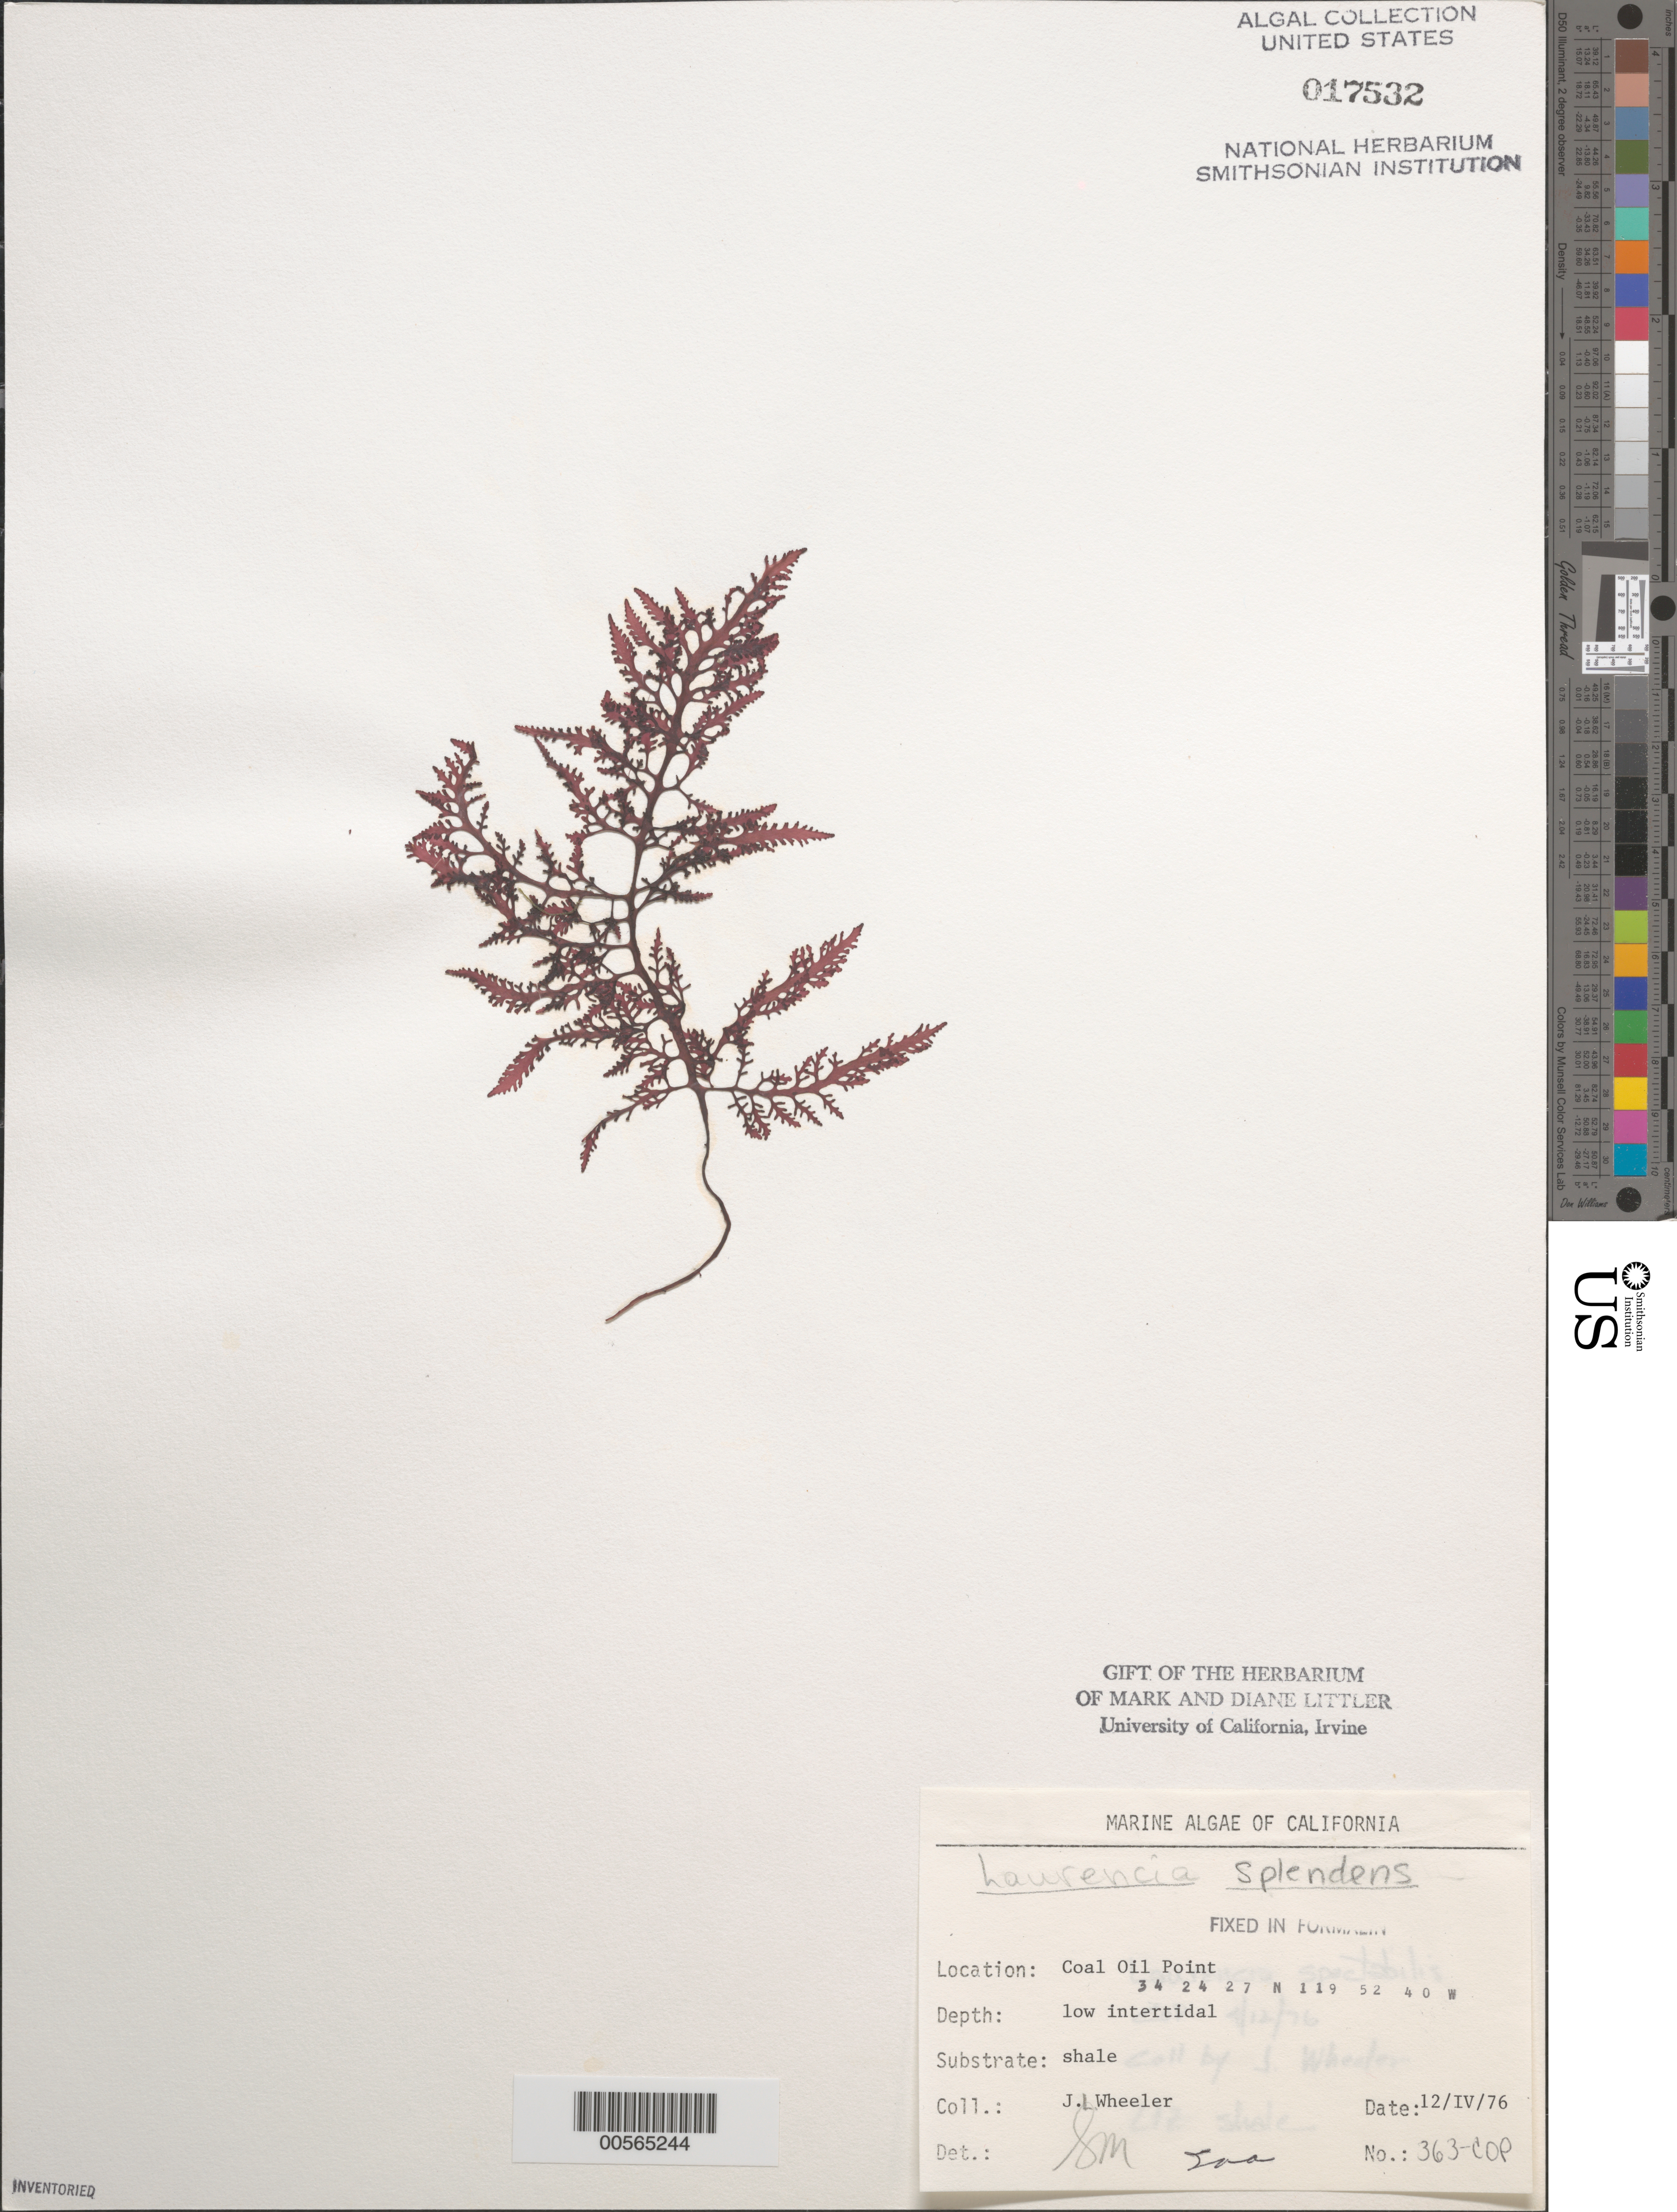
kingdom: Plantae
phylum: Rhodophyta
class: Florideophyceae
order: Ceramiales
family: Rhodomelaceae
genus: Osmundea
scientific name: Osmundea splendens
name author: (Hollenb.) K.W. Nam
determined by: Algae name updating Project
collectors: J. L. Wheeler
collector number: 363-COP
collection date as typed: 12 Apr 1976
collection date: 1976-04-12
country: United States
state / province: California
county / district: Santa Barbara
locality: Coal Oil Point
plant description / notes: BLM-SOCALBIGHT Rocky Intertidal Survey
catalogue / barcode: US 17532